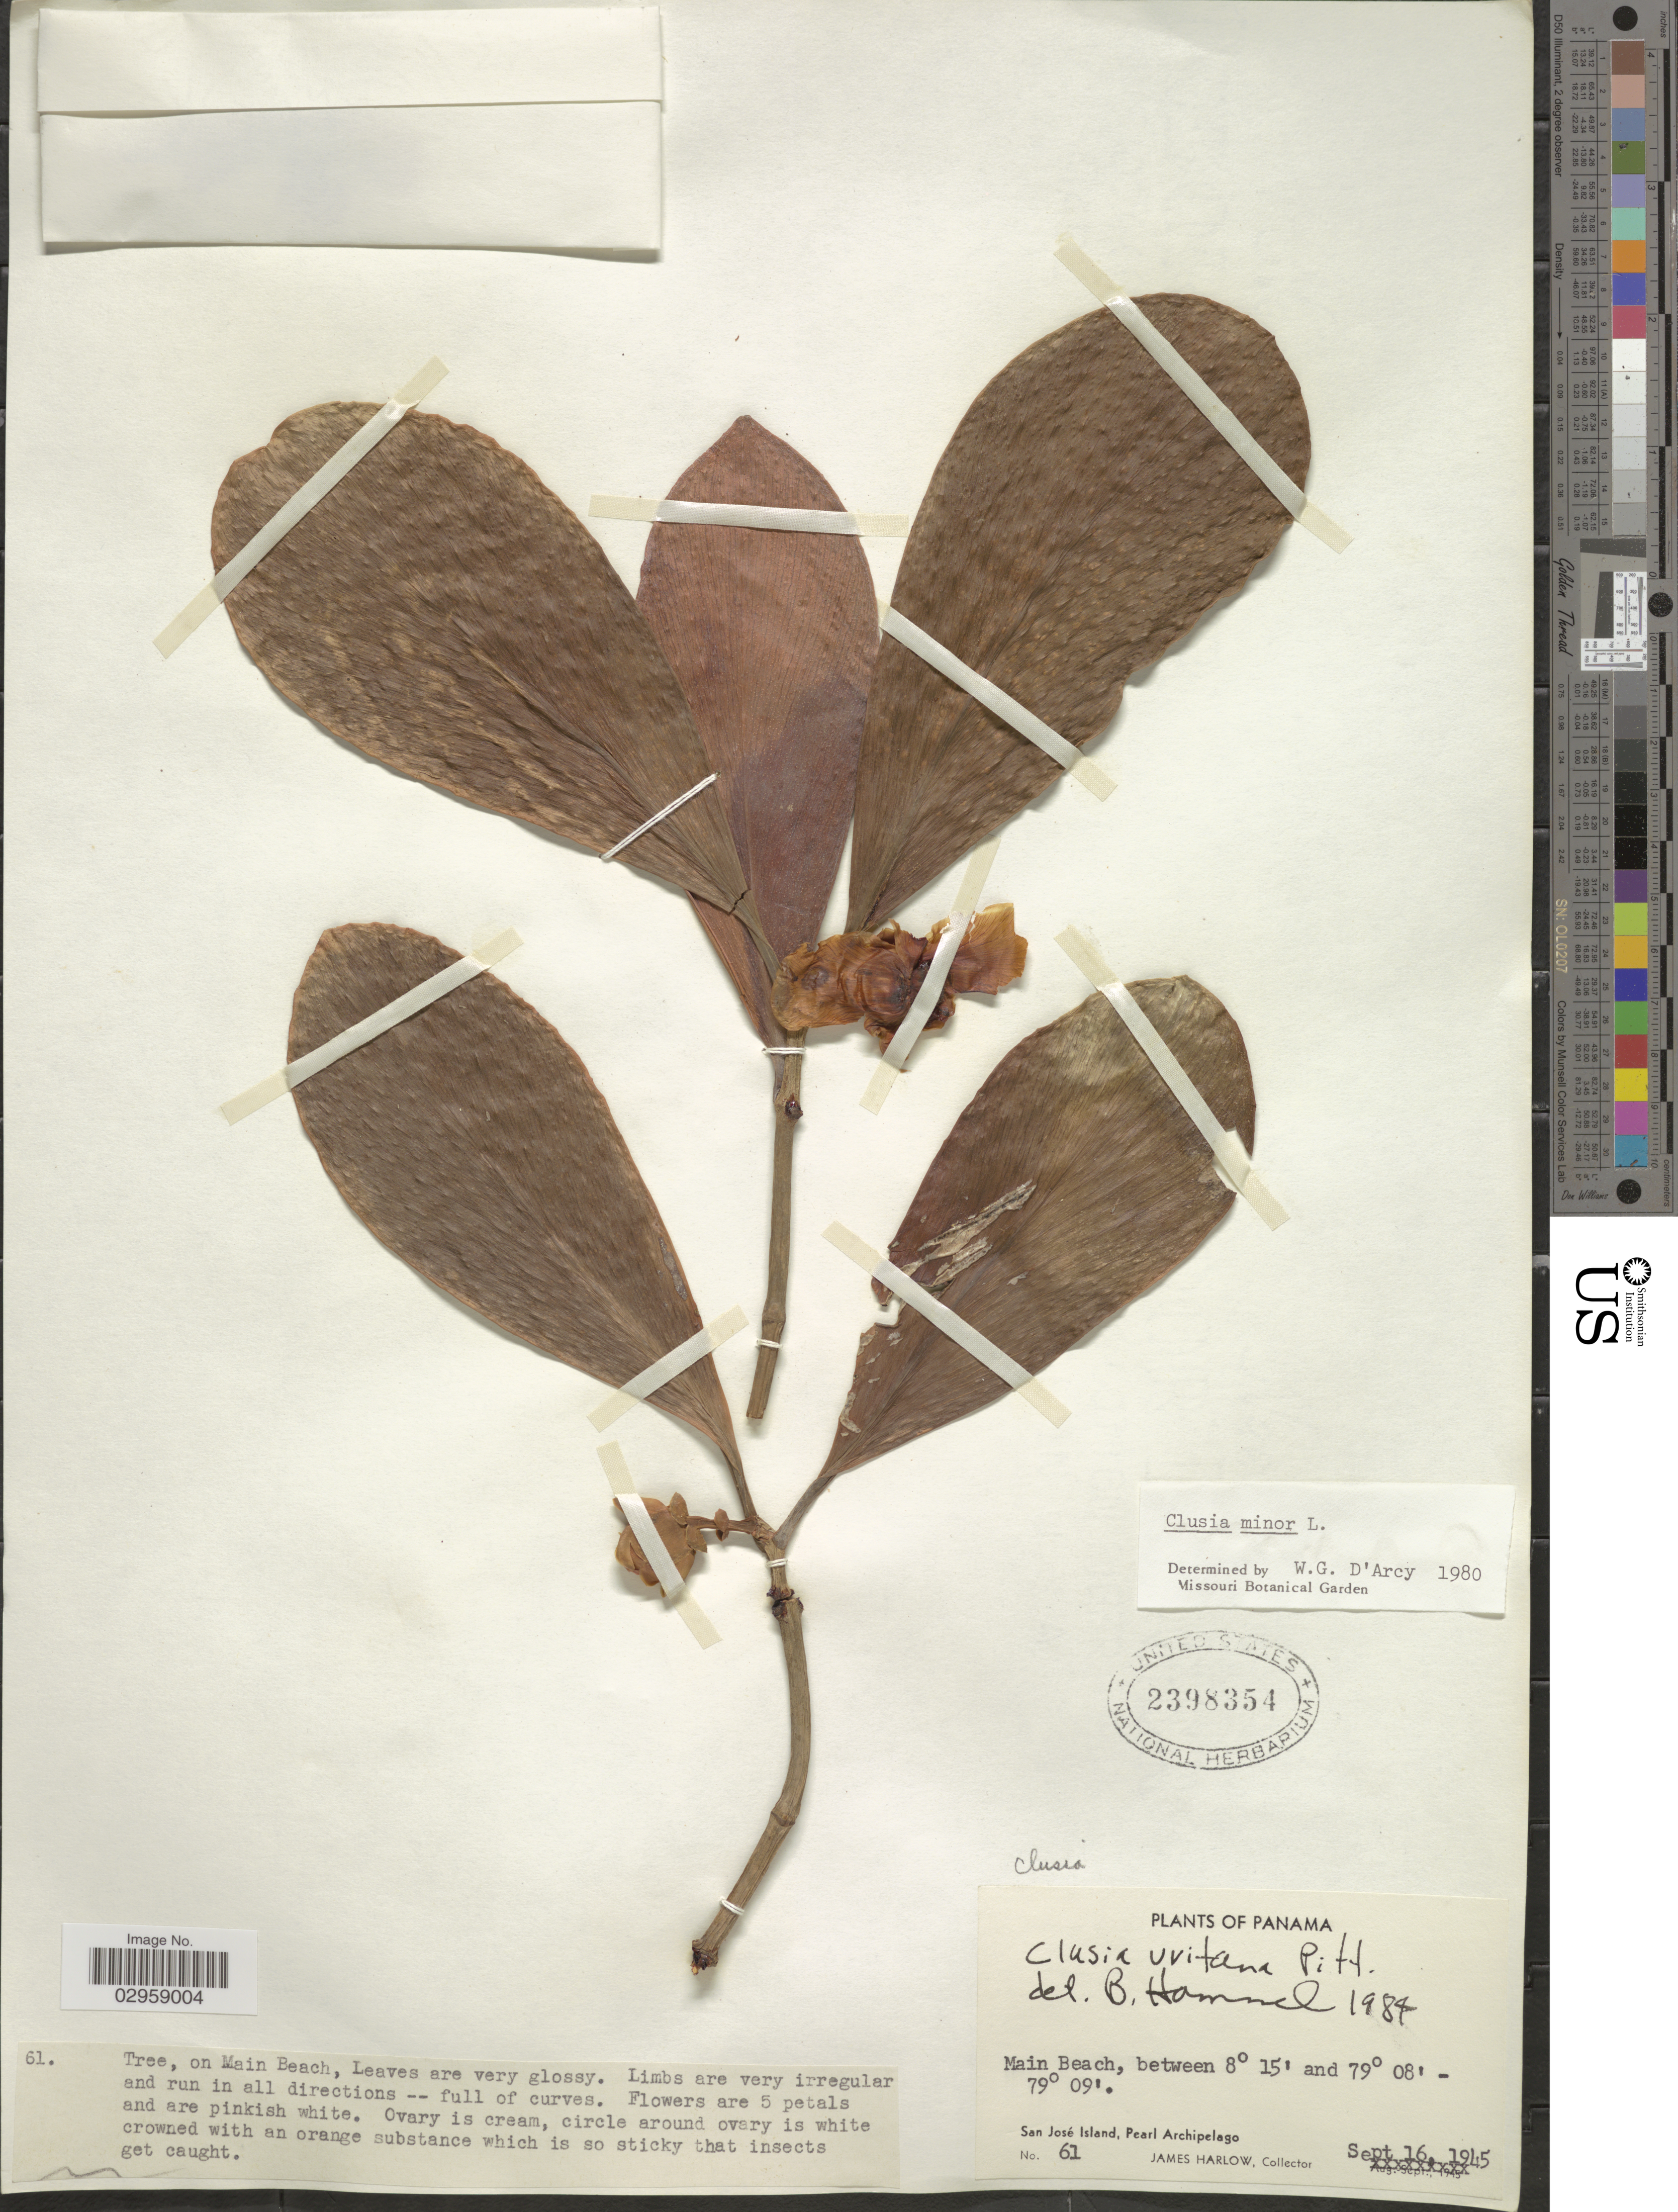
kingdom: Plantae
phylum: Tracheophyta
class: Magnoliopsida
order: Malpighiales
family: Clusiaceae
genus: Clusia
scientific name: Clusia uvitana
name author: Pittier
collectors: J. Harlow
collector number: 61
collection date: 1945-09-16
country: Panama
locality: Main Beach. San José Island, Pearl Archipelago.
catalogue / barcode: US 2398354